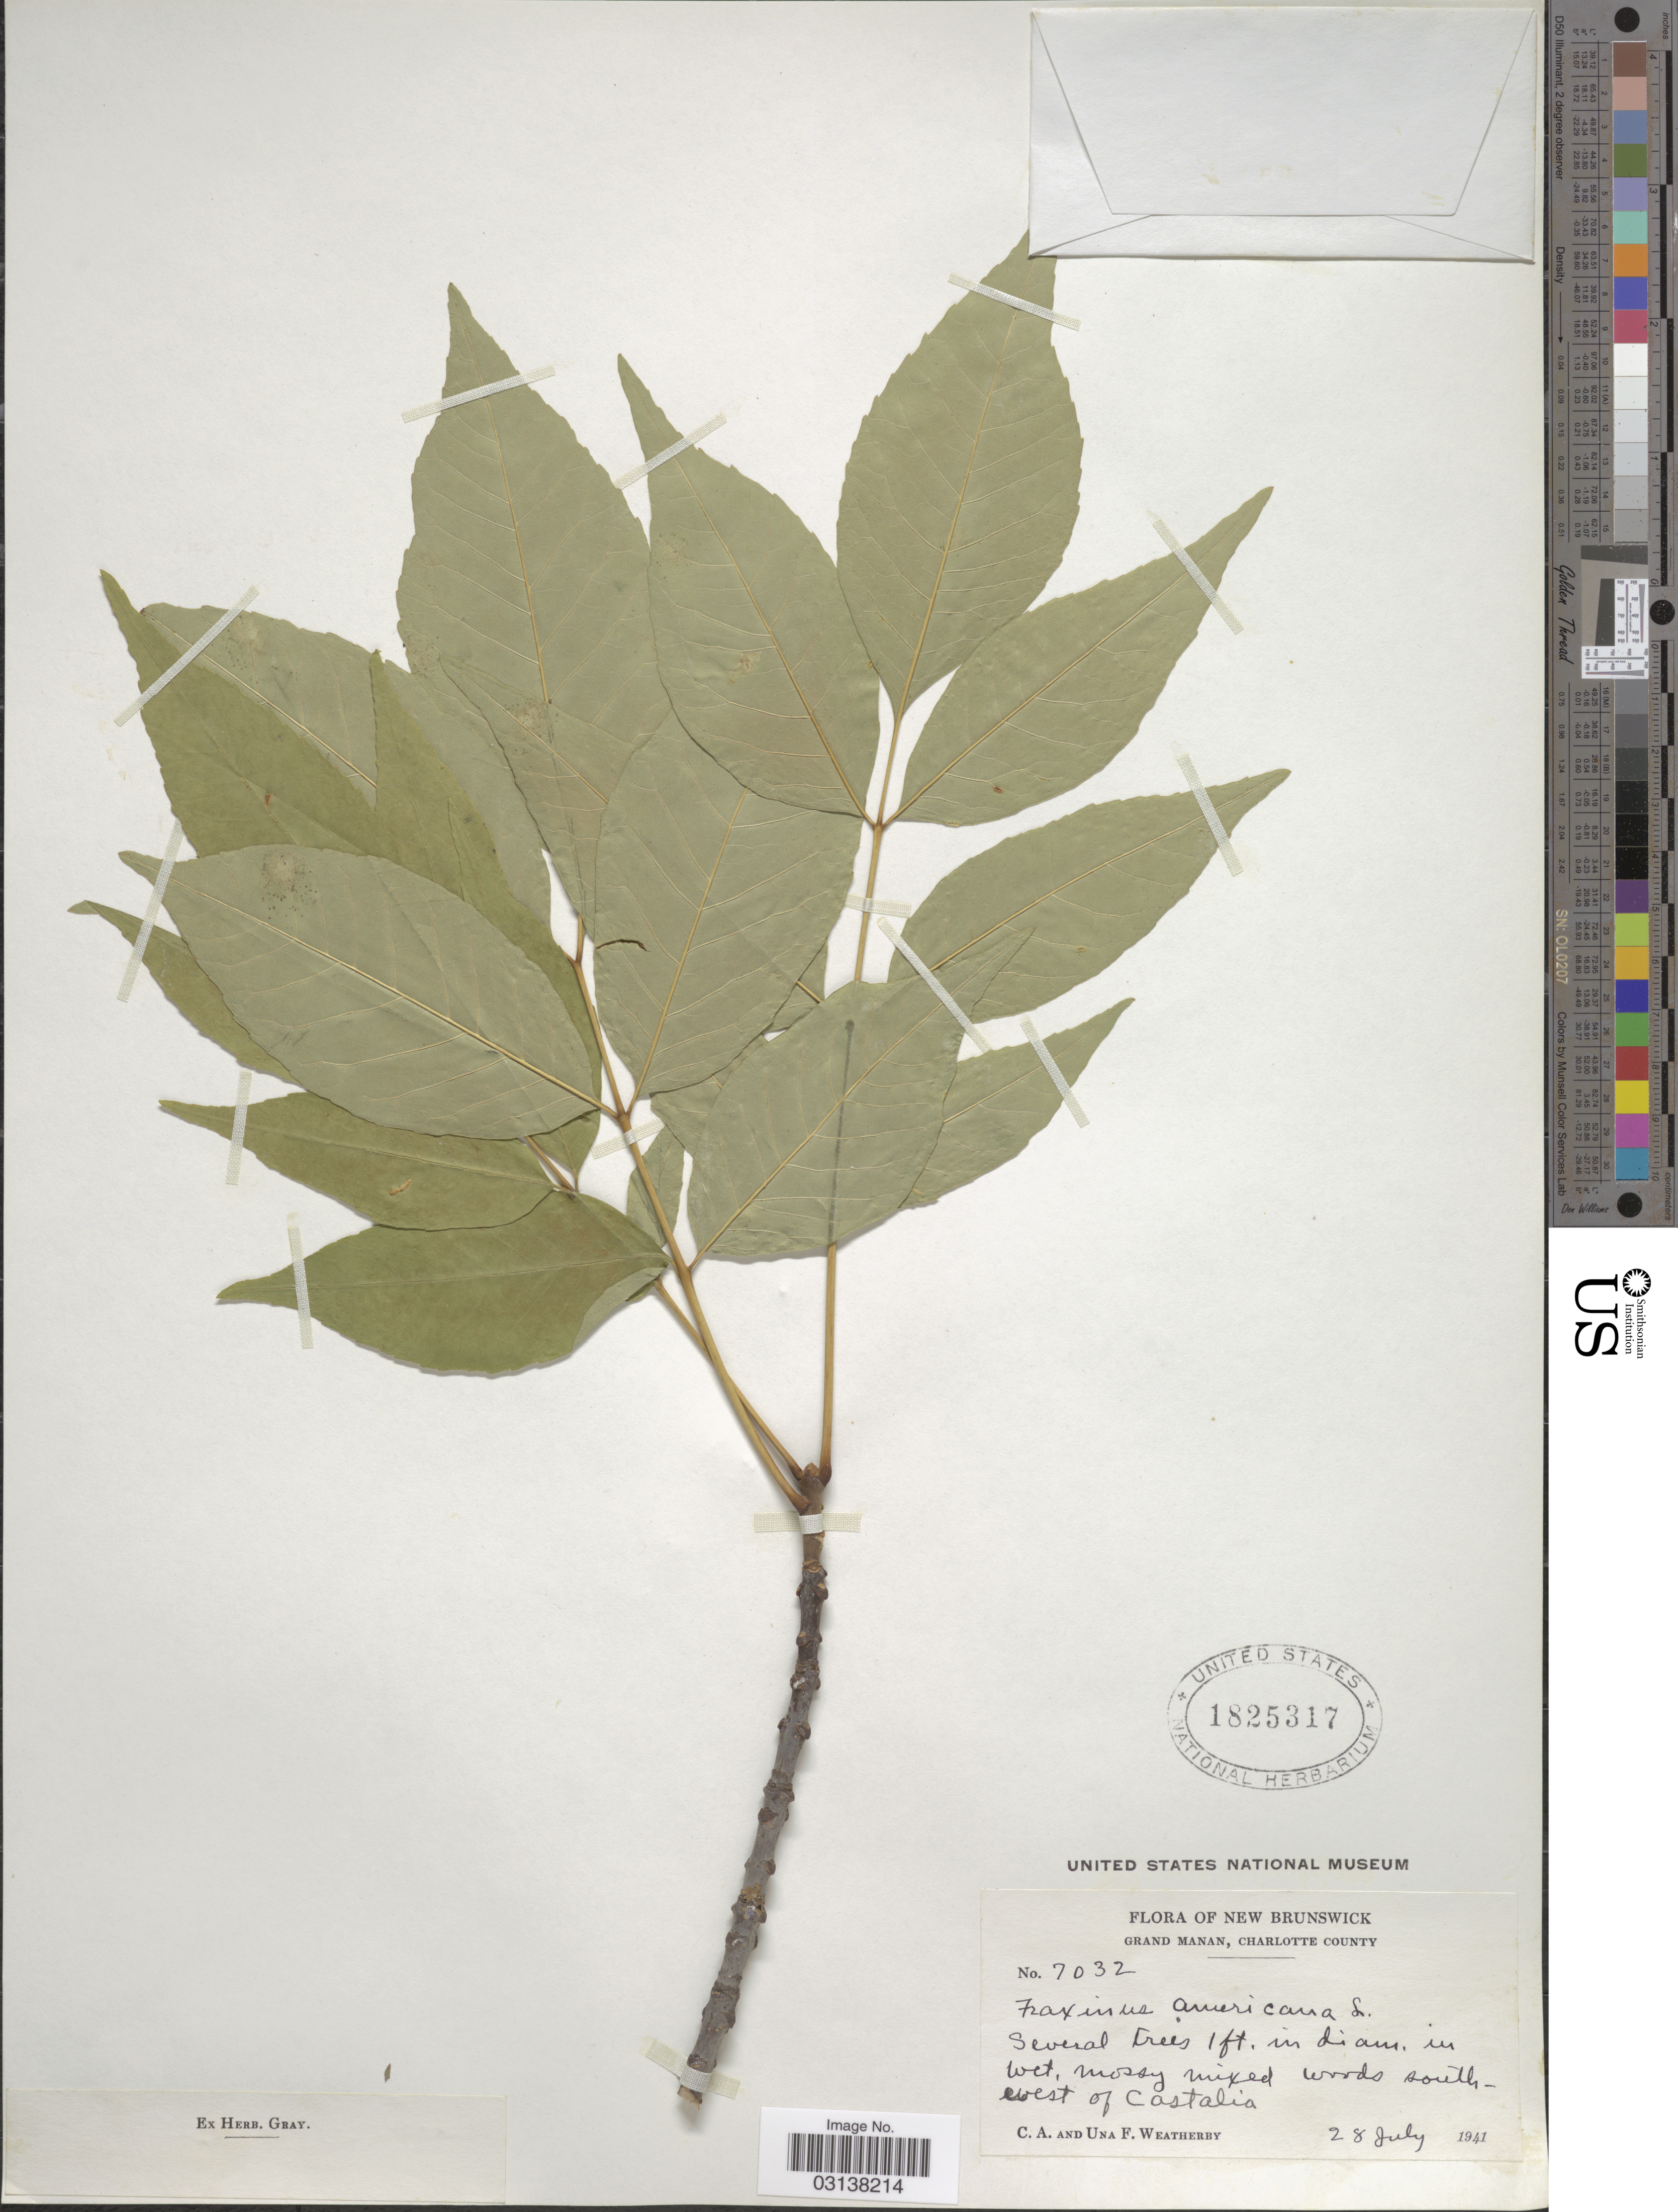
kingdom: Plantae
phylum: Tracheophyta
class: Magnoliopsida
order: Lamiales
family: Oleaceae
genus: Fraxinus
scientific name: Fraxinus americana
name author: L.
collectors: C. A. Weatherby & U. Weatherby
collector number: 7032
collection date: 1941-07-28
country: Canada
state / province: New Brunswick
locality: Grand Manan, Charlotte County. In wet, mossy mixed woods south-west of Castalia.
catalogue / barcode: US 1825317